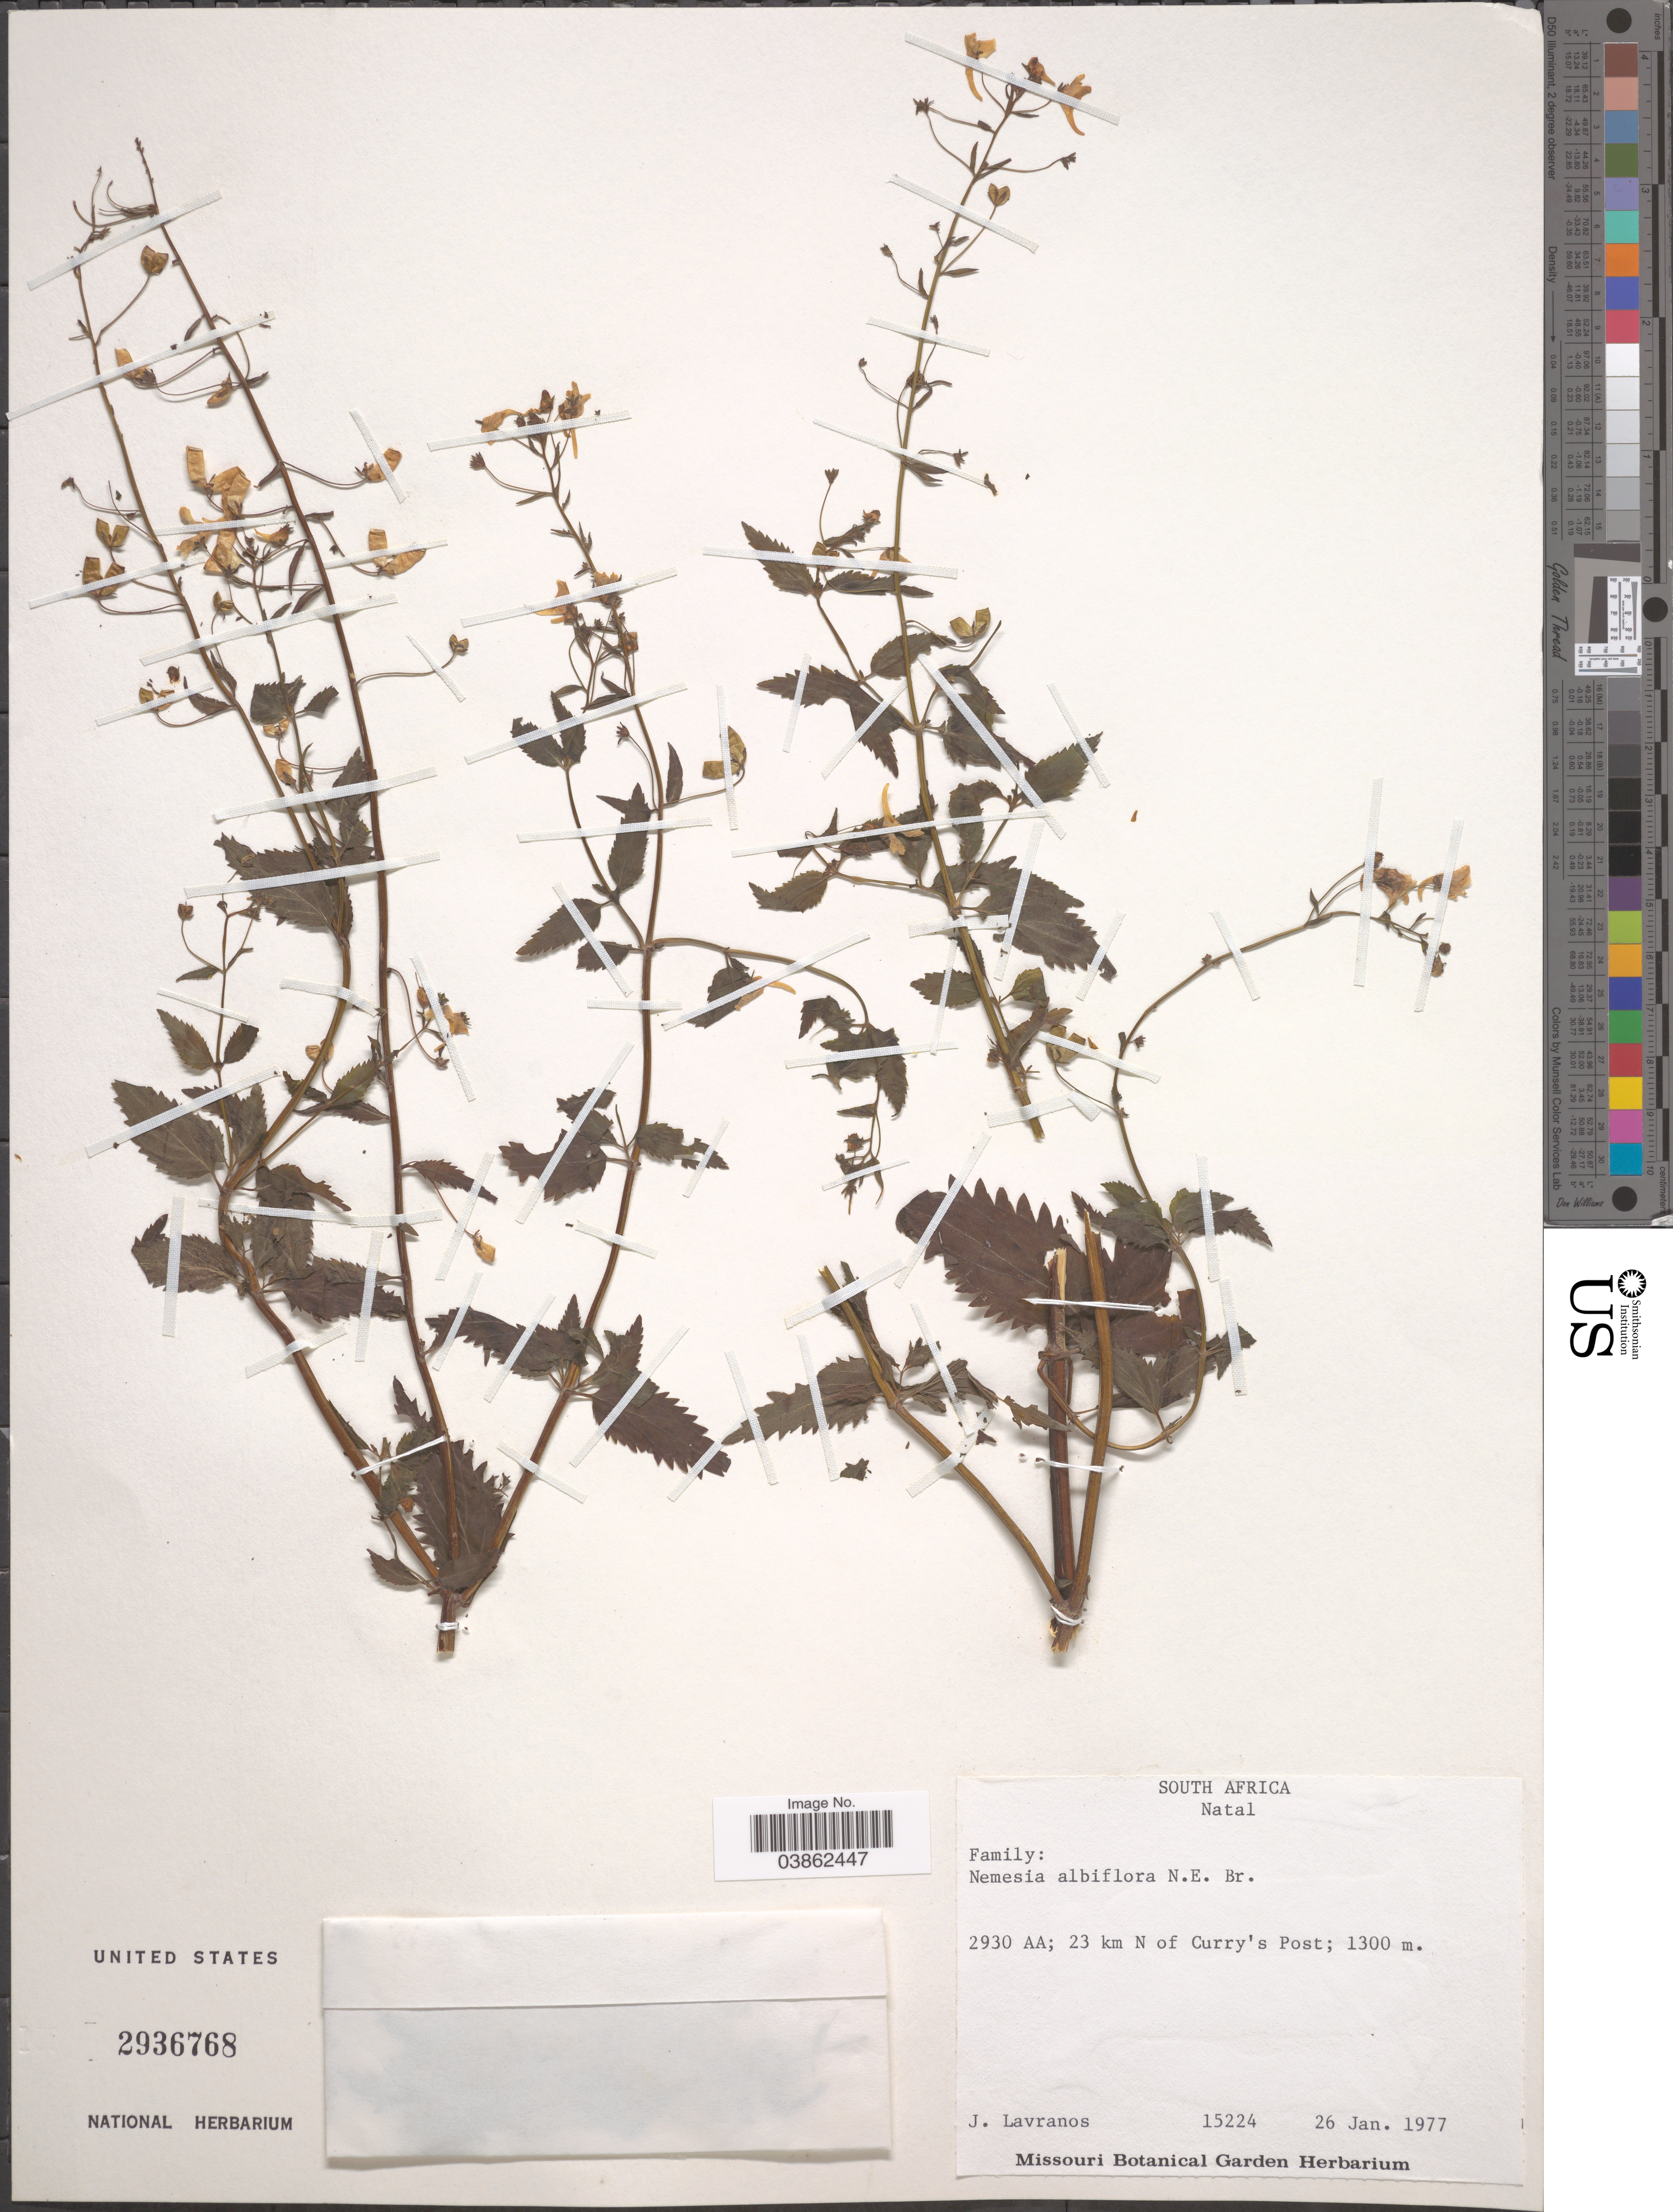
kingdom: Plantae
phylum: Tracheophyta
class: Magnoliopsida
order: Lamiales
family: Scrophulariaceae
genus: Nemesia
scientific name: Nemesia albiflora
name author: N.E. Br.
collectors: J. Lavranos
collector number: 15224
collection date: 1977-01-26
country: South Africa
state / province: KwaZulu-Natal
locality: Natal. 2930 AA; 23 km N of Curry's Post.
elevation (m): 1300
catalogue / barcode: US 2936768